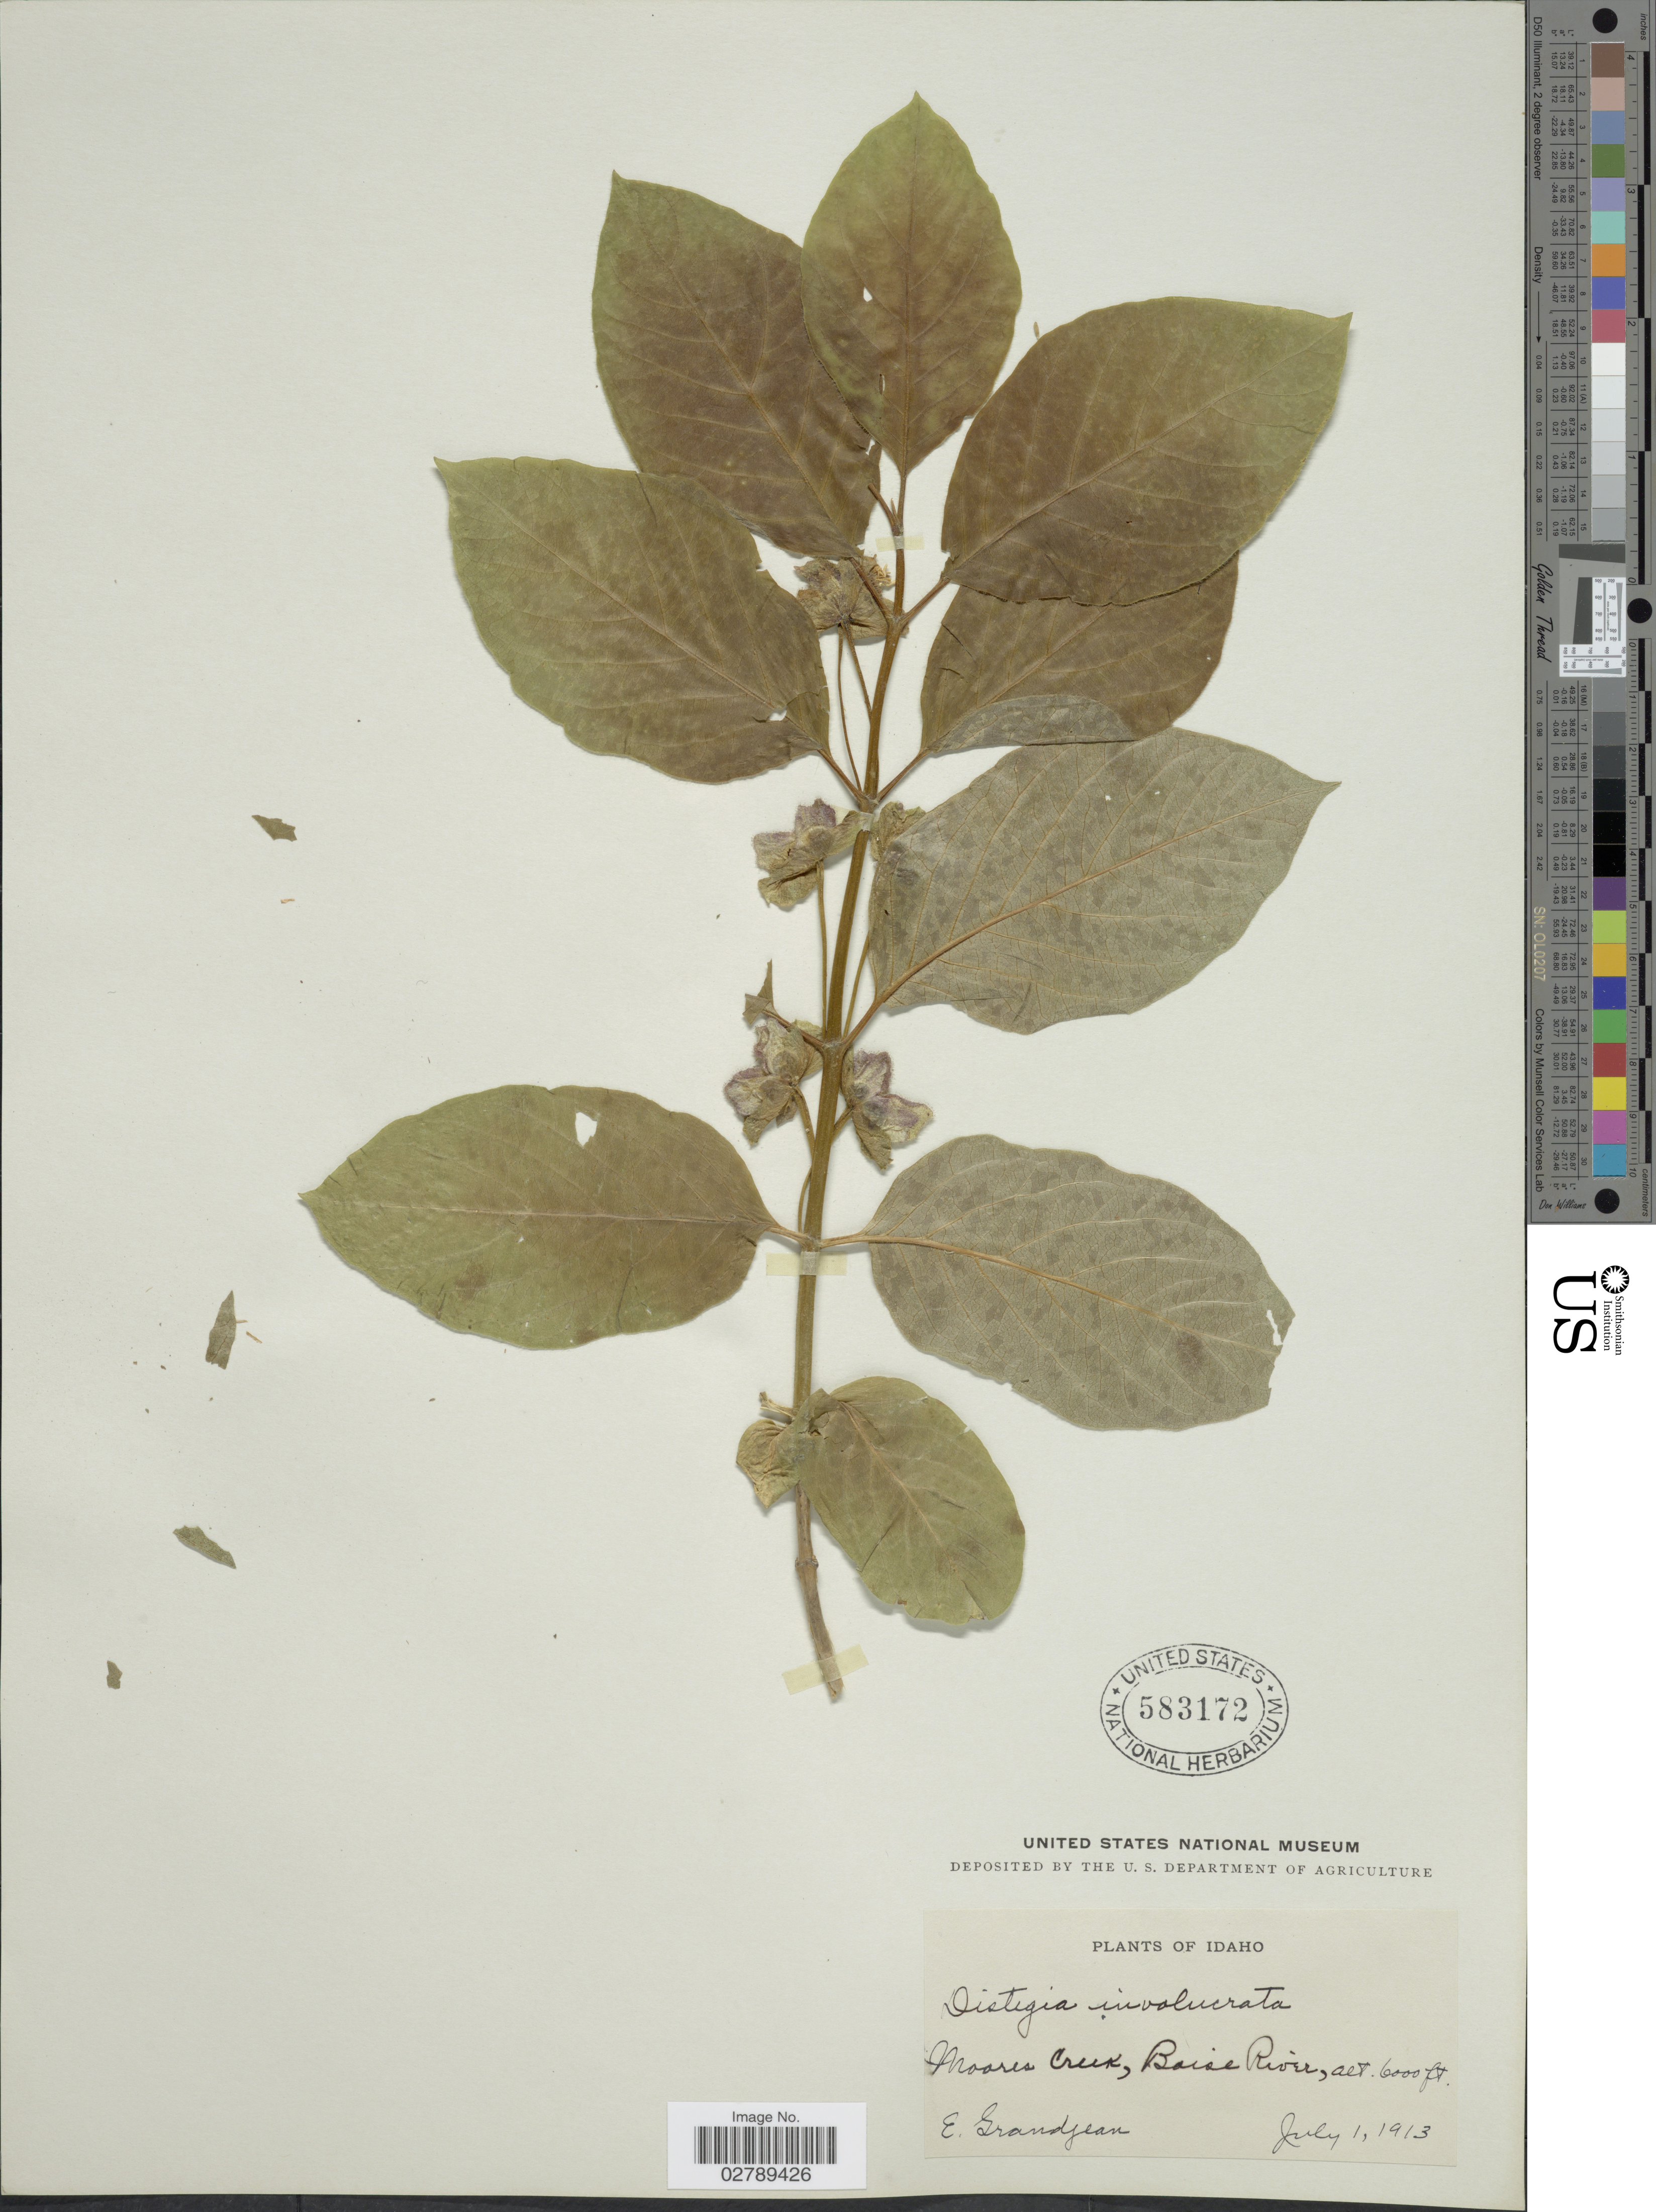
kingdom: Plantae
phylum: Tracheophyta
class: Magnoliopsida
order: Dipsacales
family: Caprifoliaceae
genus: Lonicera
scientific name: Lonicera involucrata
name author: (Richardson) Banks ex Spreng.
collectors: E. Grandjean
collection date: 1913-07-01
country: United States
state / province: Idaho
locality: Moores Creek, Baise River.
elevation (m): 1829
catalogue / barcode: US 583172